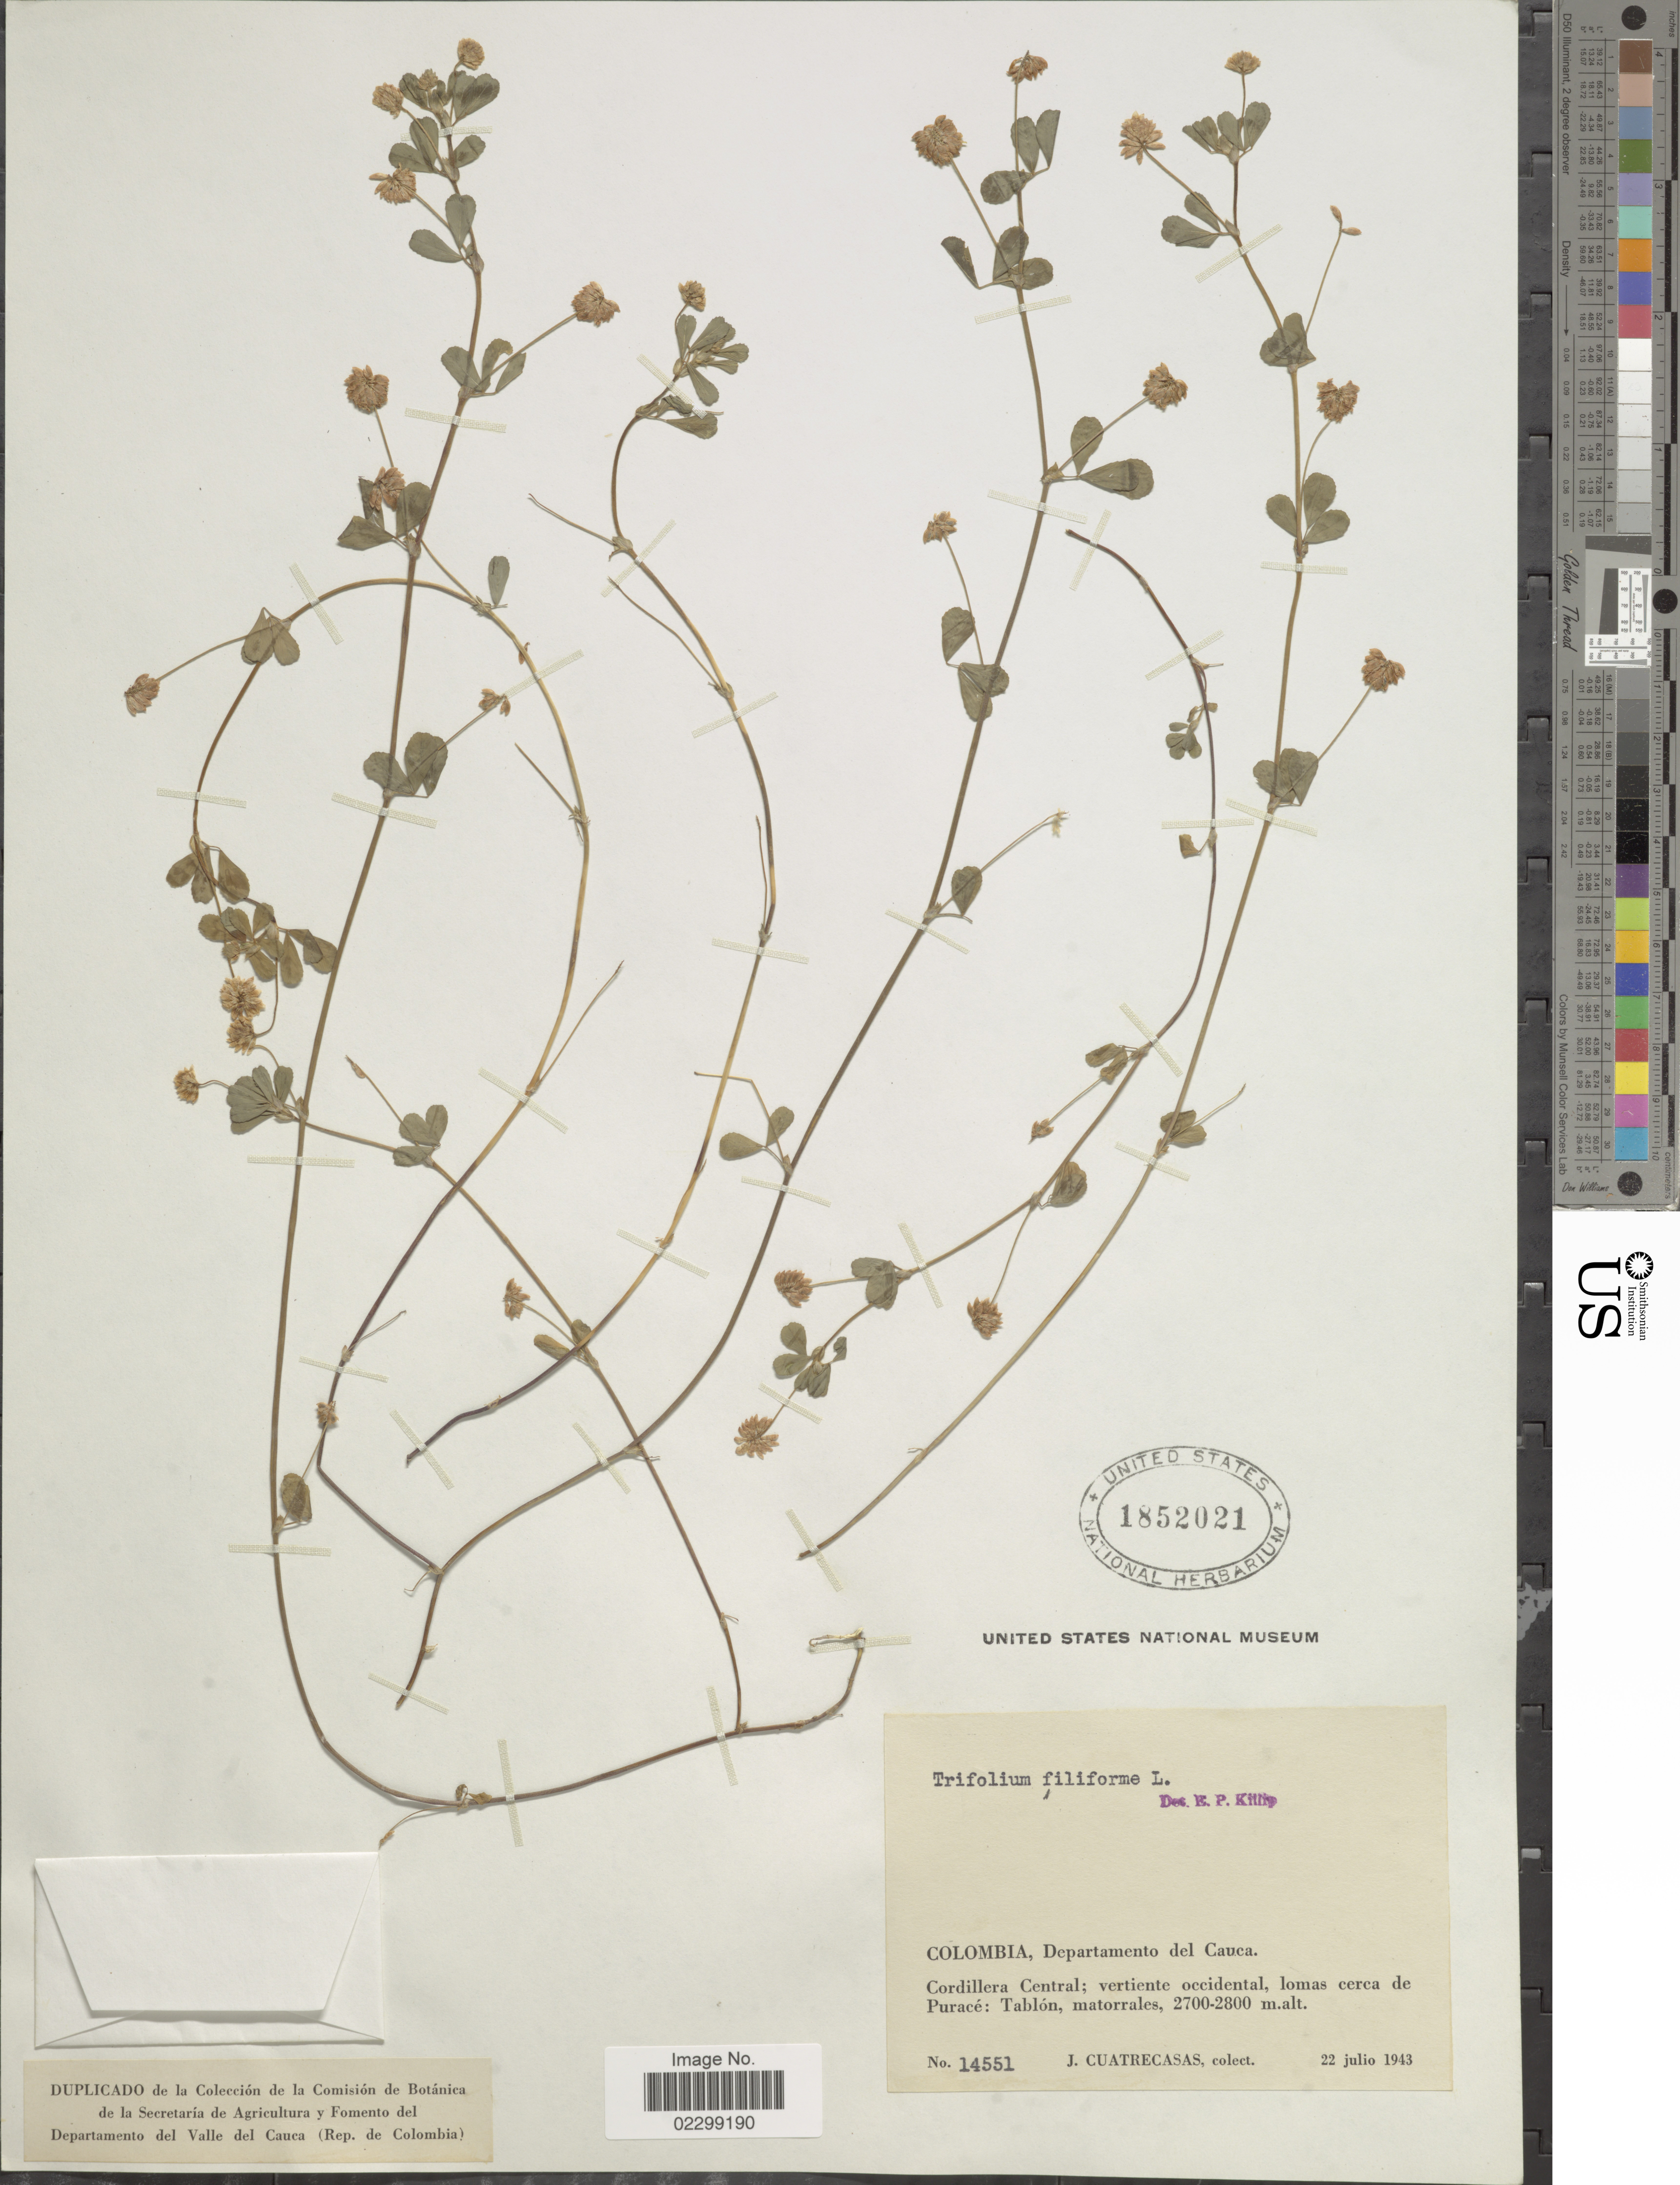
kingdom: Plantae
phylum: Tracheophyta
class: Magnoliopsida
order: Fabales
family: Fabaceae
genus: Trifolium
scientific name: Trifolium dubium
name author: Sibth.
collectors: J. Cuatrecasas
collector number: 14551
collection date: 1943-07-22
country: Colombia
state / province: Valle del Cauca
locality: Cordillera Central; vertiente occidental, lomas cerca de Puracé: Tablón, matorrales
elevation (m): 2700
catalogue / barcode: US 1852021